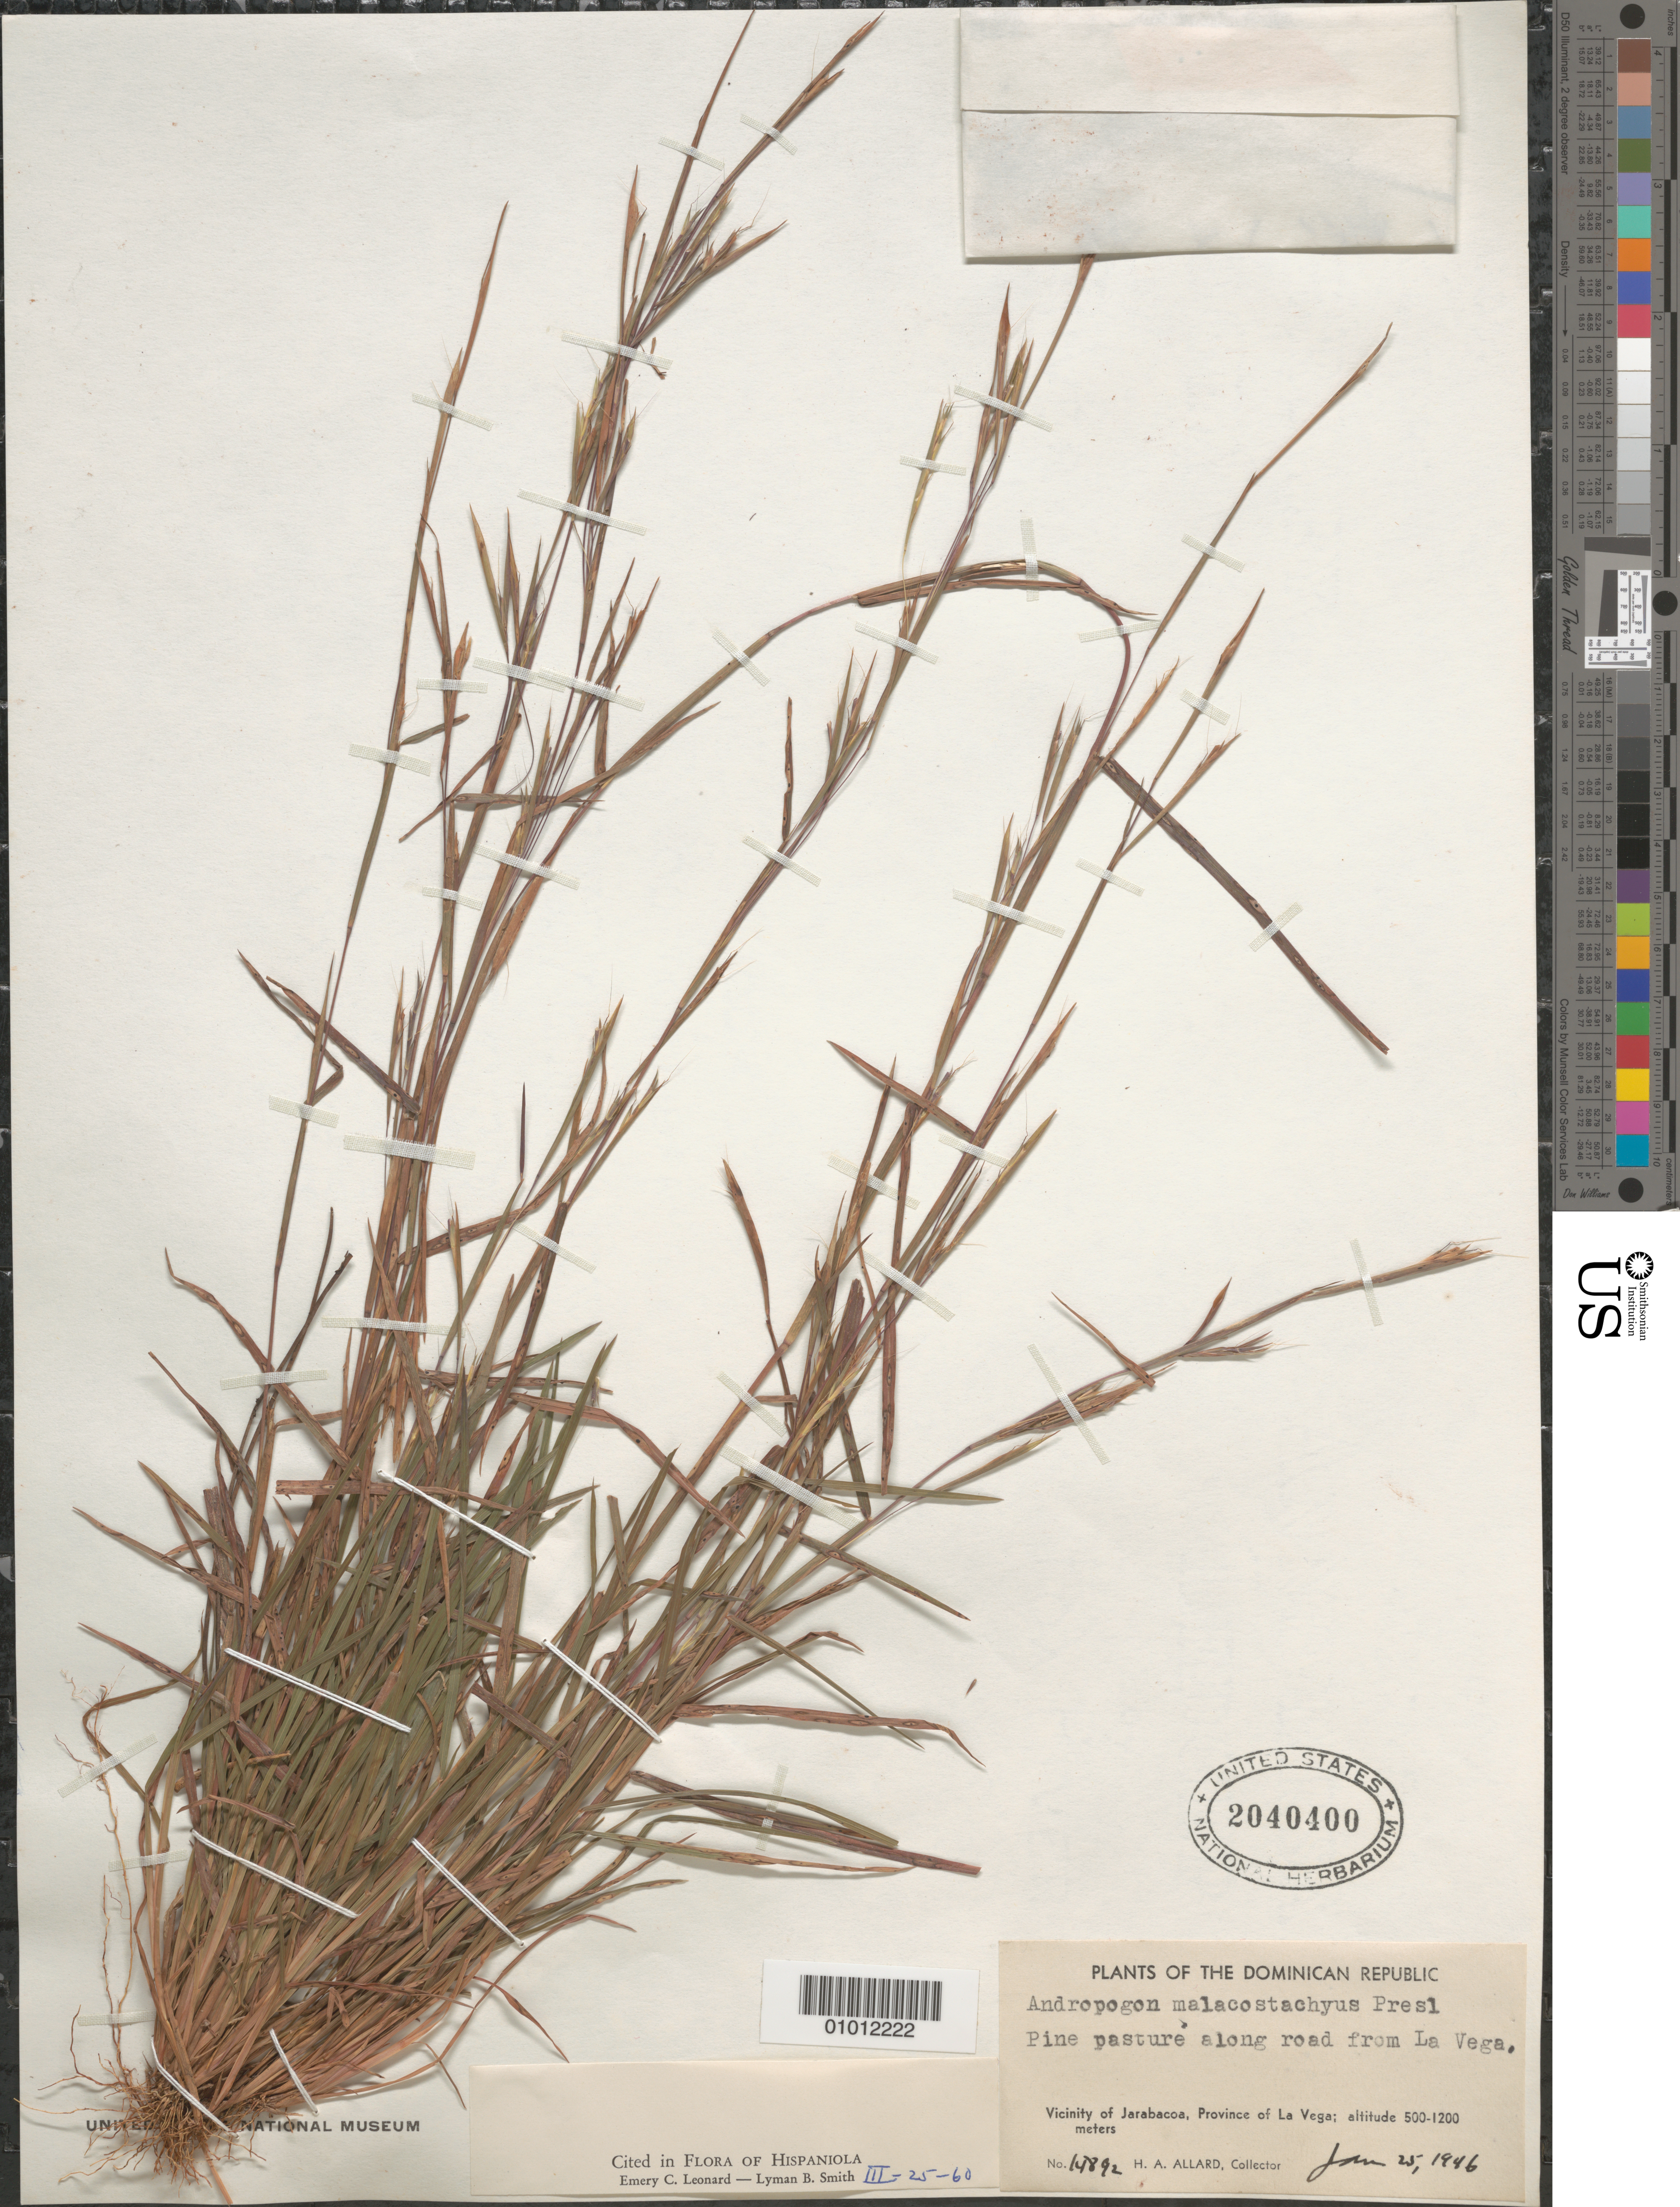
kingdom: Plantae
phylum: Tracheophyta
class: Liliopsida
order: Poales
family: Poaceae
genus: Schizachyrium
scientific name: Schizachyrium malacostachyum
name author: (J. Presl) Nash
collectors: H. A. Allard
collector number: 14892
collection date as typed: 25 Jan 1946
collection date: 1946-01-25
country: Dominican Republic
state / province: La Vega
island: Hispaniola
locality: Vic. of Jarabacoa along road from La Vega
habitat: pine pasture along road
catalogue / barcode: US 2040400